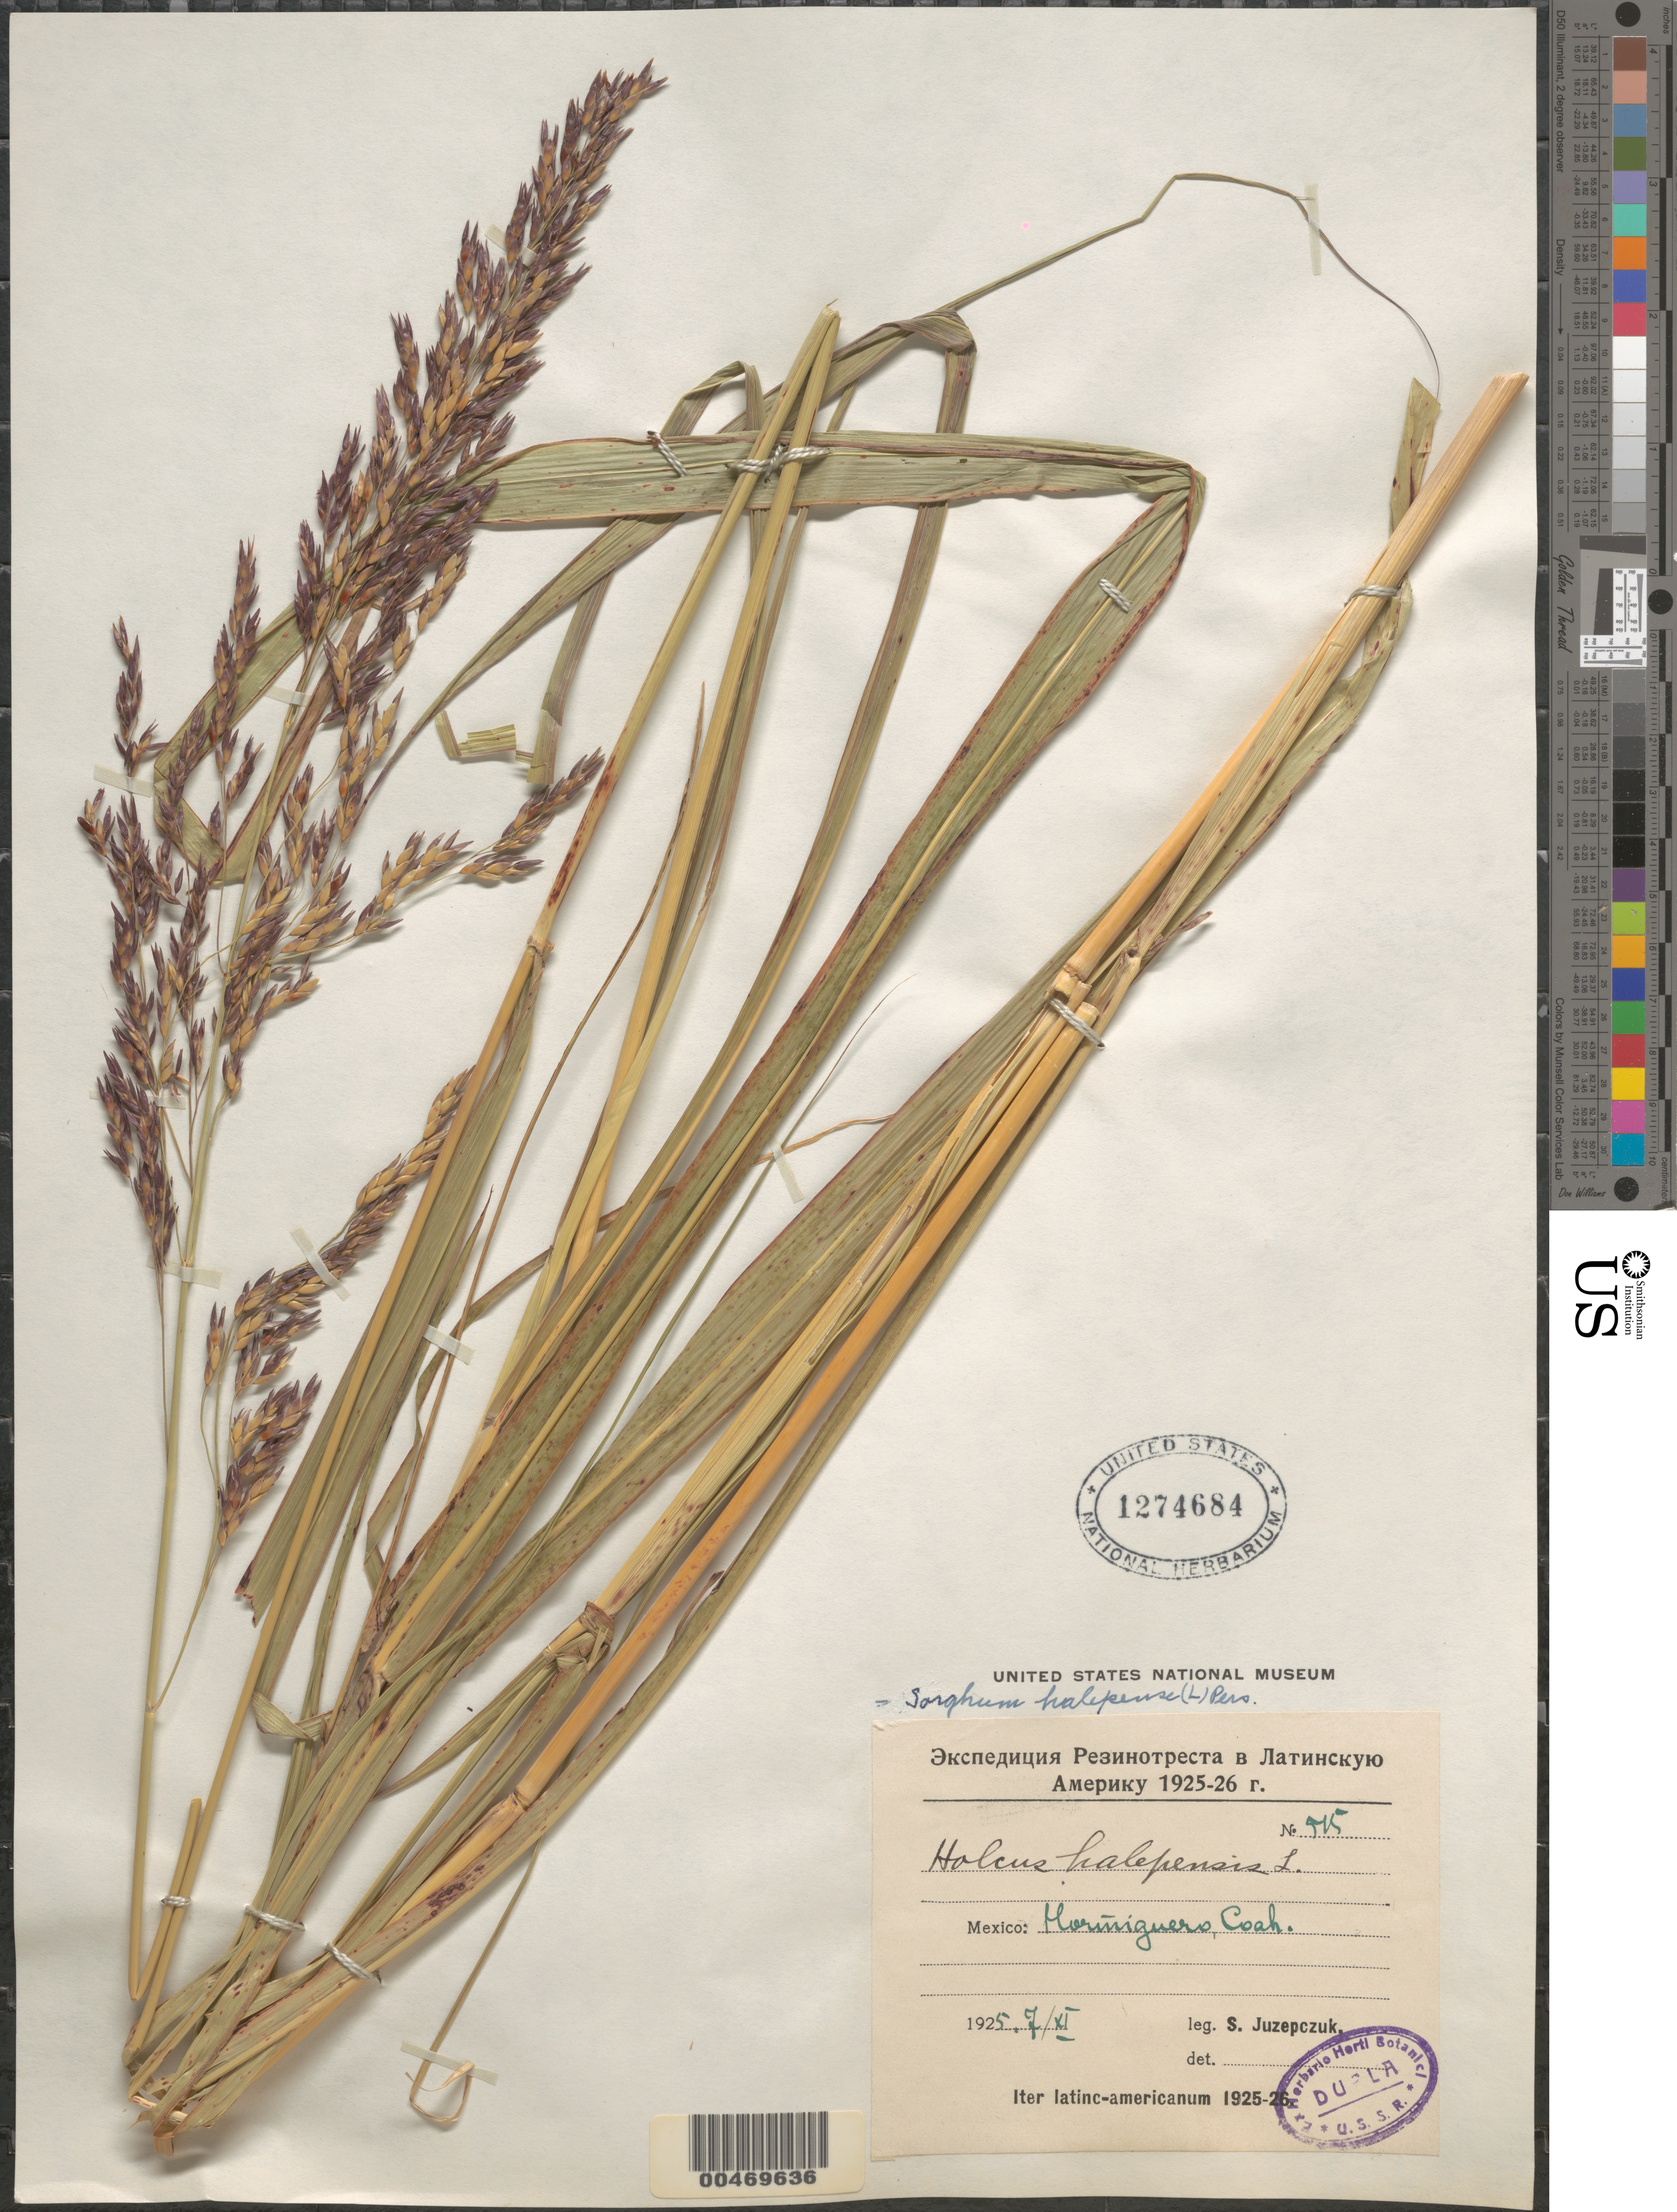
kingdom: Plantae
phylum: Tracheophyta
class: Liliopsida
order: Poales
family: Poaceae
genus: Sorghum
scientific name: Sorghum halepense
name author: (L.) Pers.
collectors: S. V. Juzepczuk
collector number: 515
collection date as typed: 7 Nov 1925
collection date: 1925-11-07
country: Mexico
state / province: Coahuila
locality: Horíniguero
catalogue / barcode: US 1274684